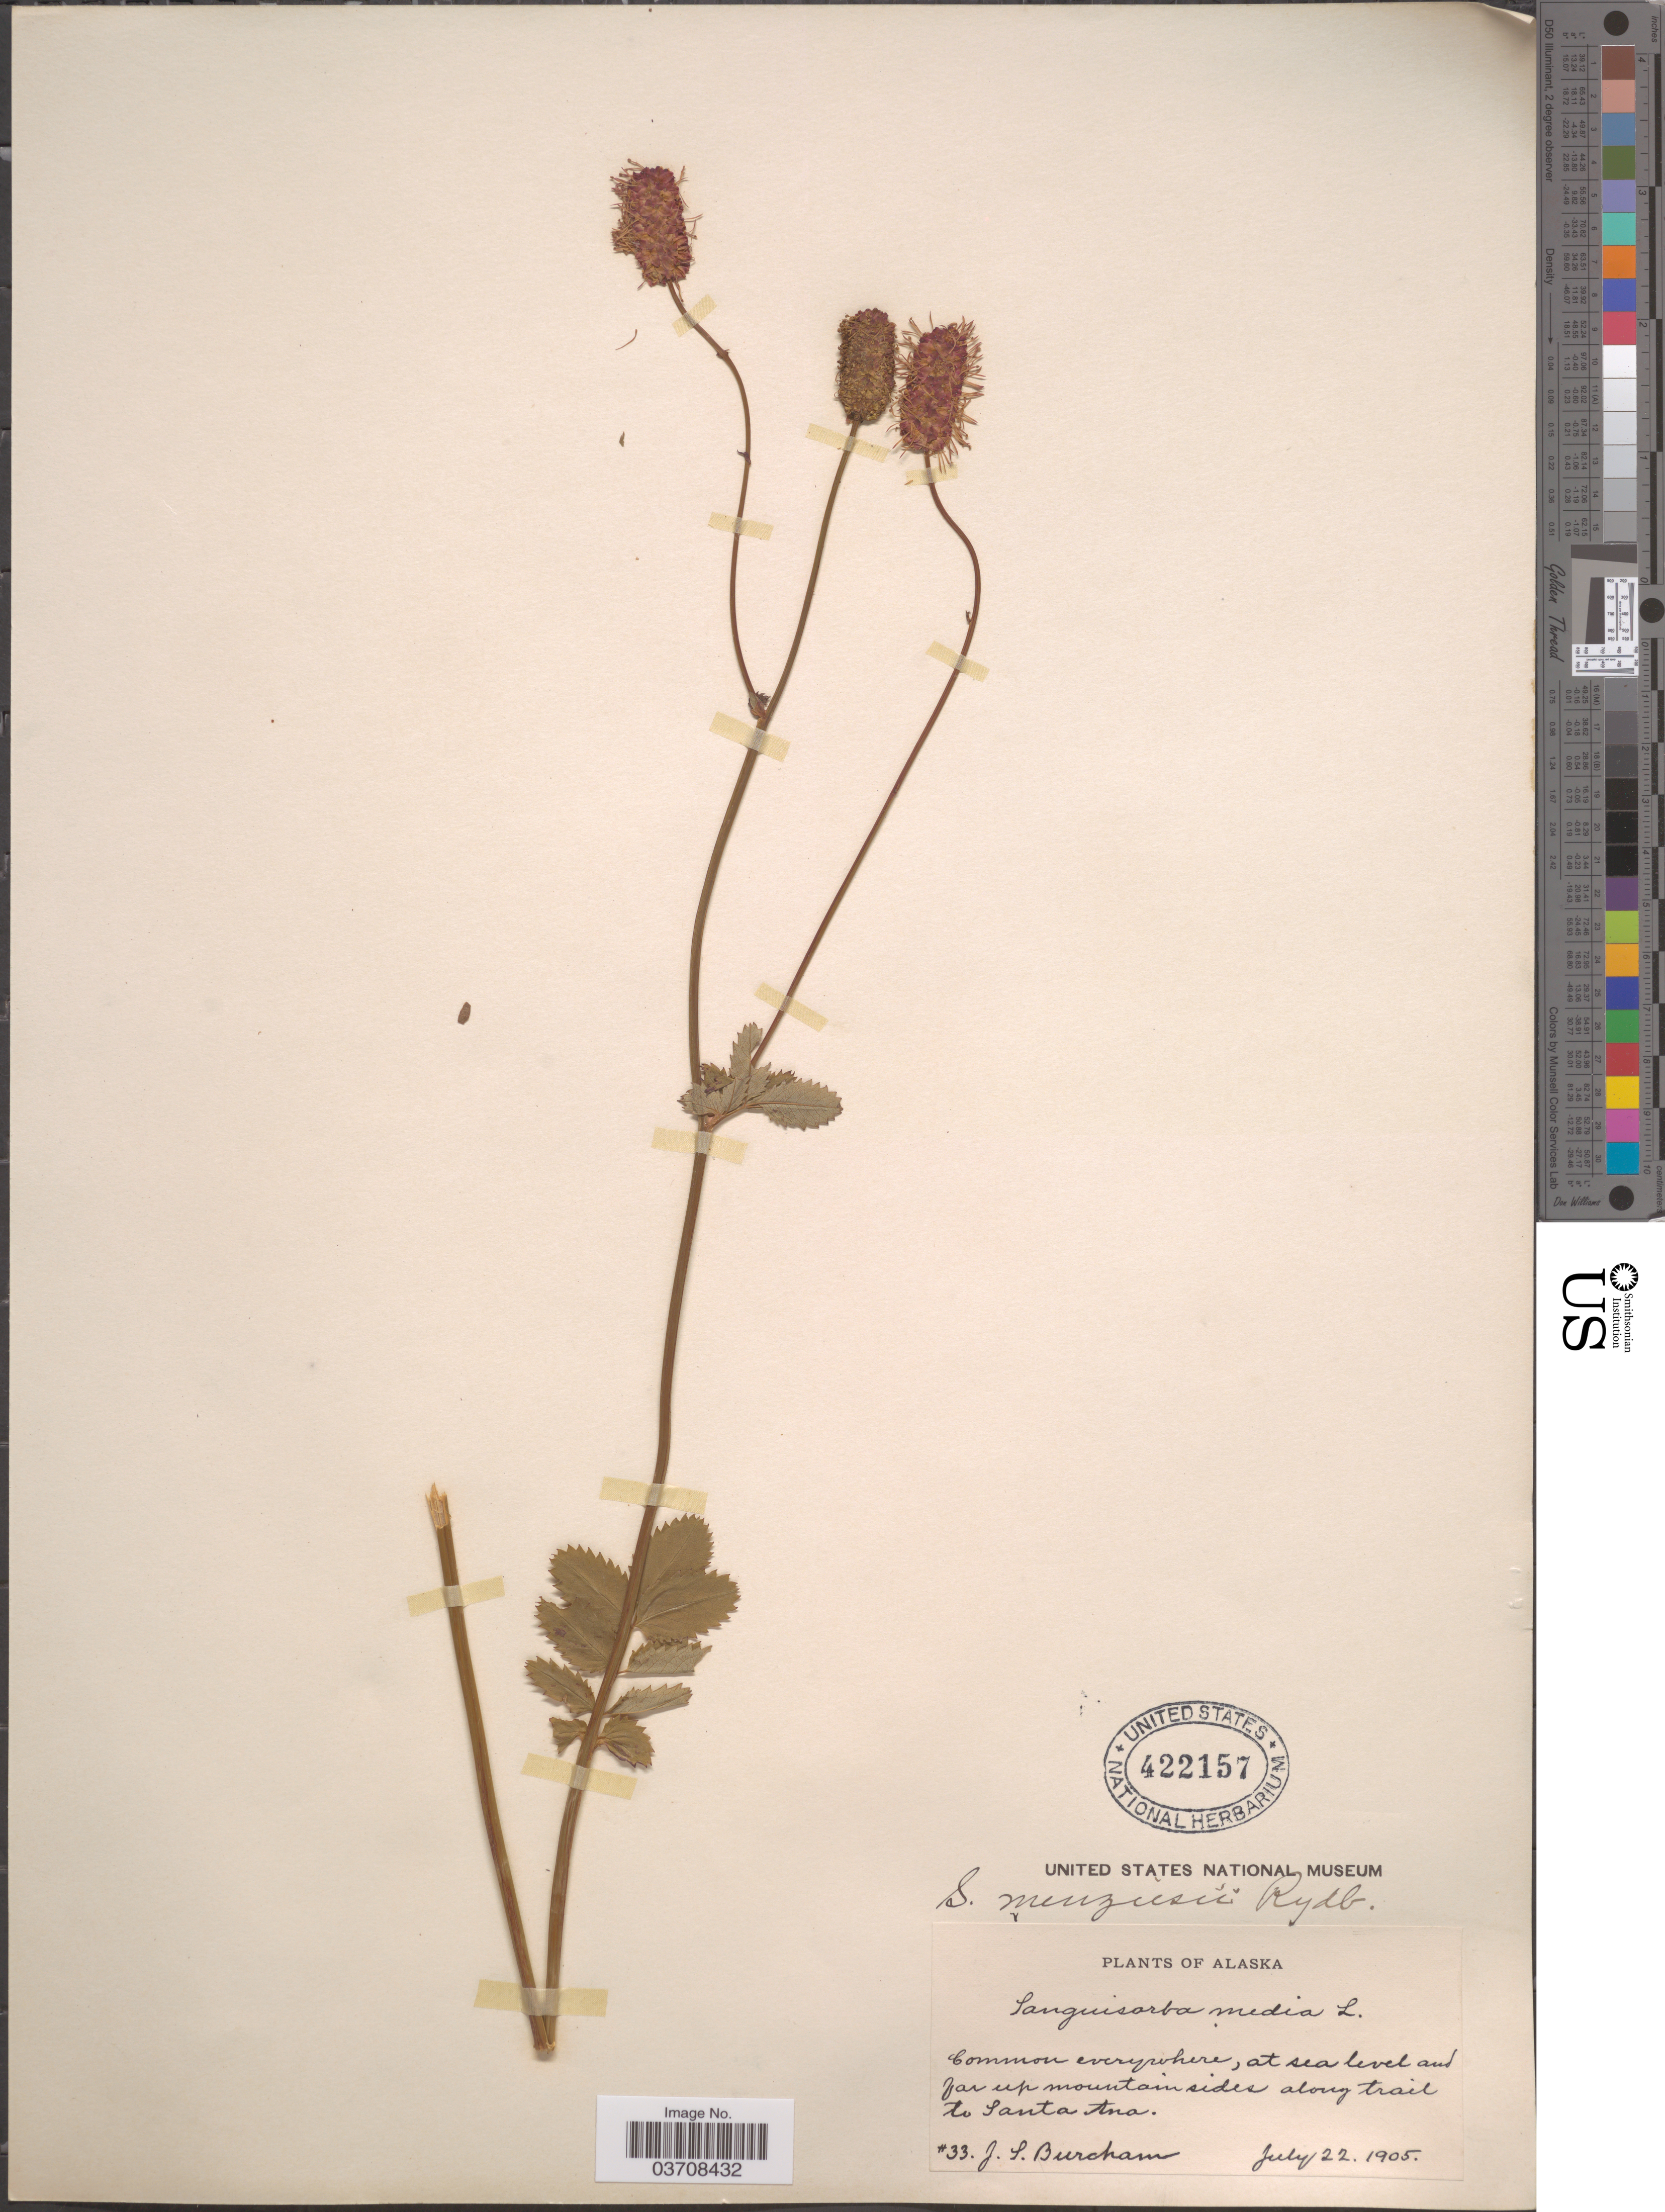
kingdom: Plantae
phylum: Tracheophyta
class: Magnoliopsida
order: Rosales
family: Rosaceae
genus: Sanguisorba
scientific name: Sanguisorba menziesii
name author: Rydb.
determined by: Strong, Mark T., (BOT), Smithsonian Institution - National Museum of Natural History (UNITED STATES)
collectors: J. Burcham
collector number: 33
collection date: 1905-07-22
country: United States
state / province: Alaska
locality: Far up mountain sides along trail to Santa Ana.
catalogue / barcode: US 422157